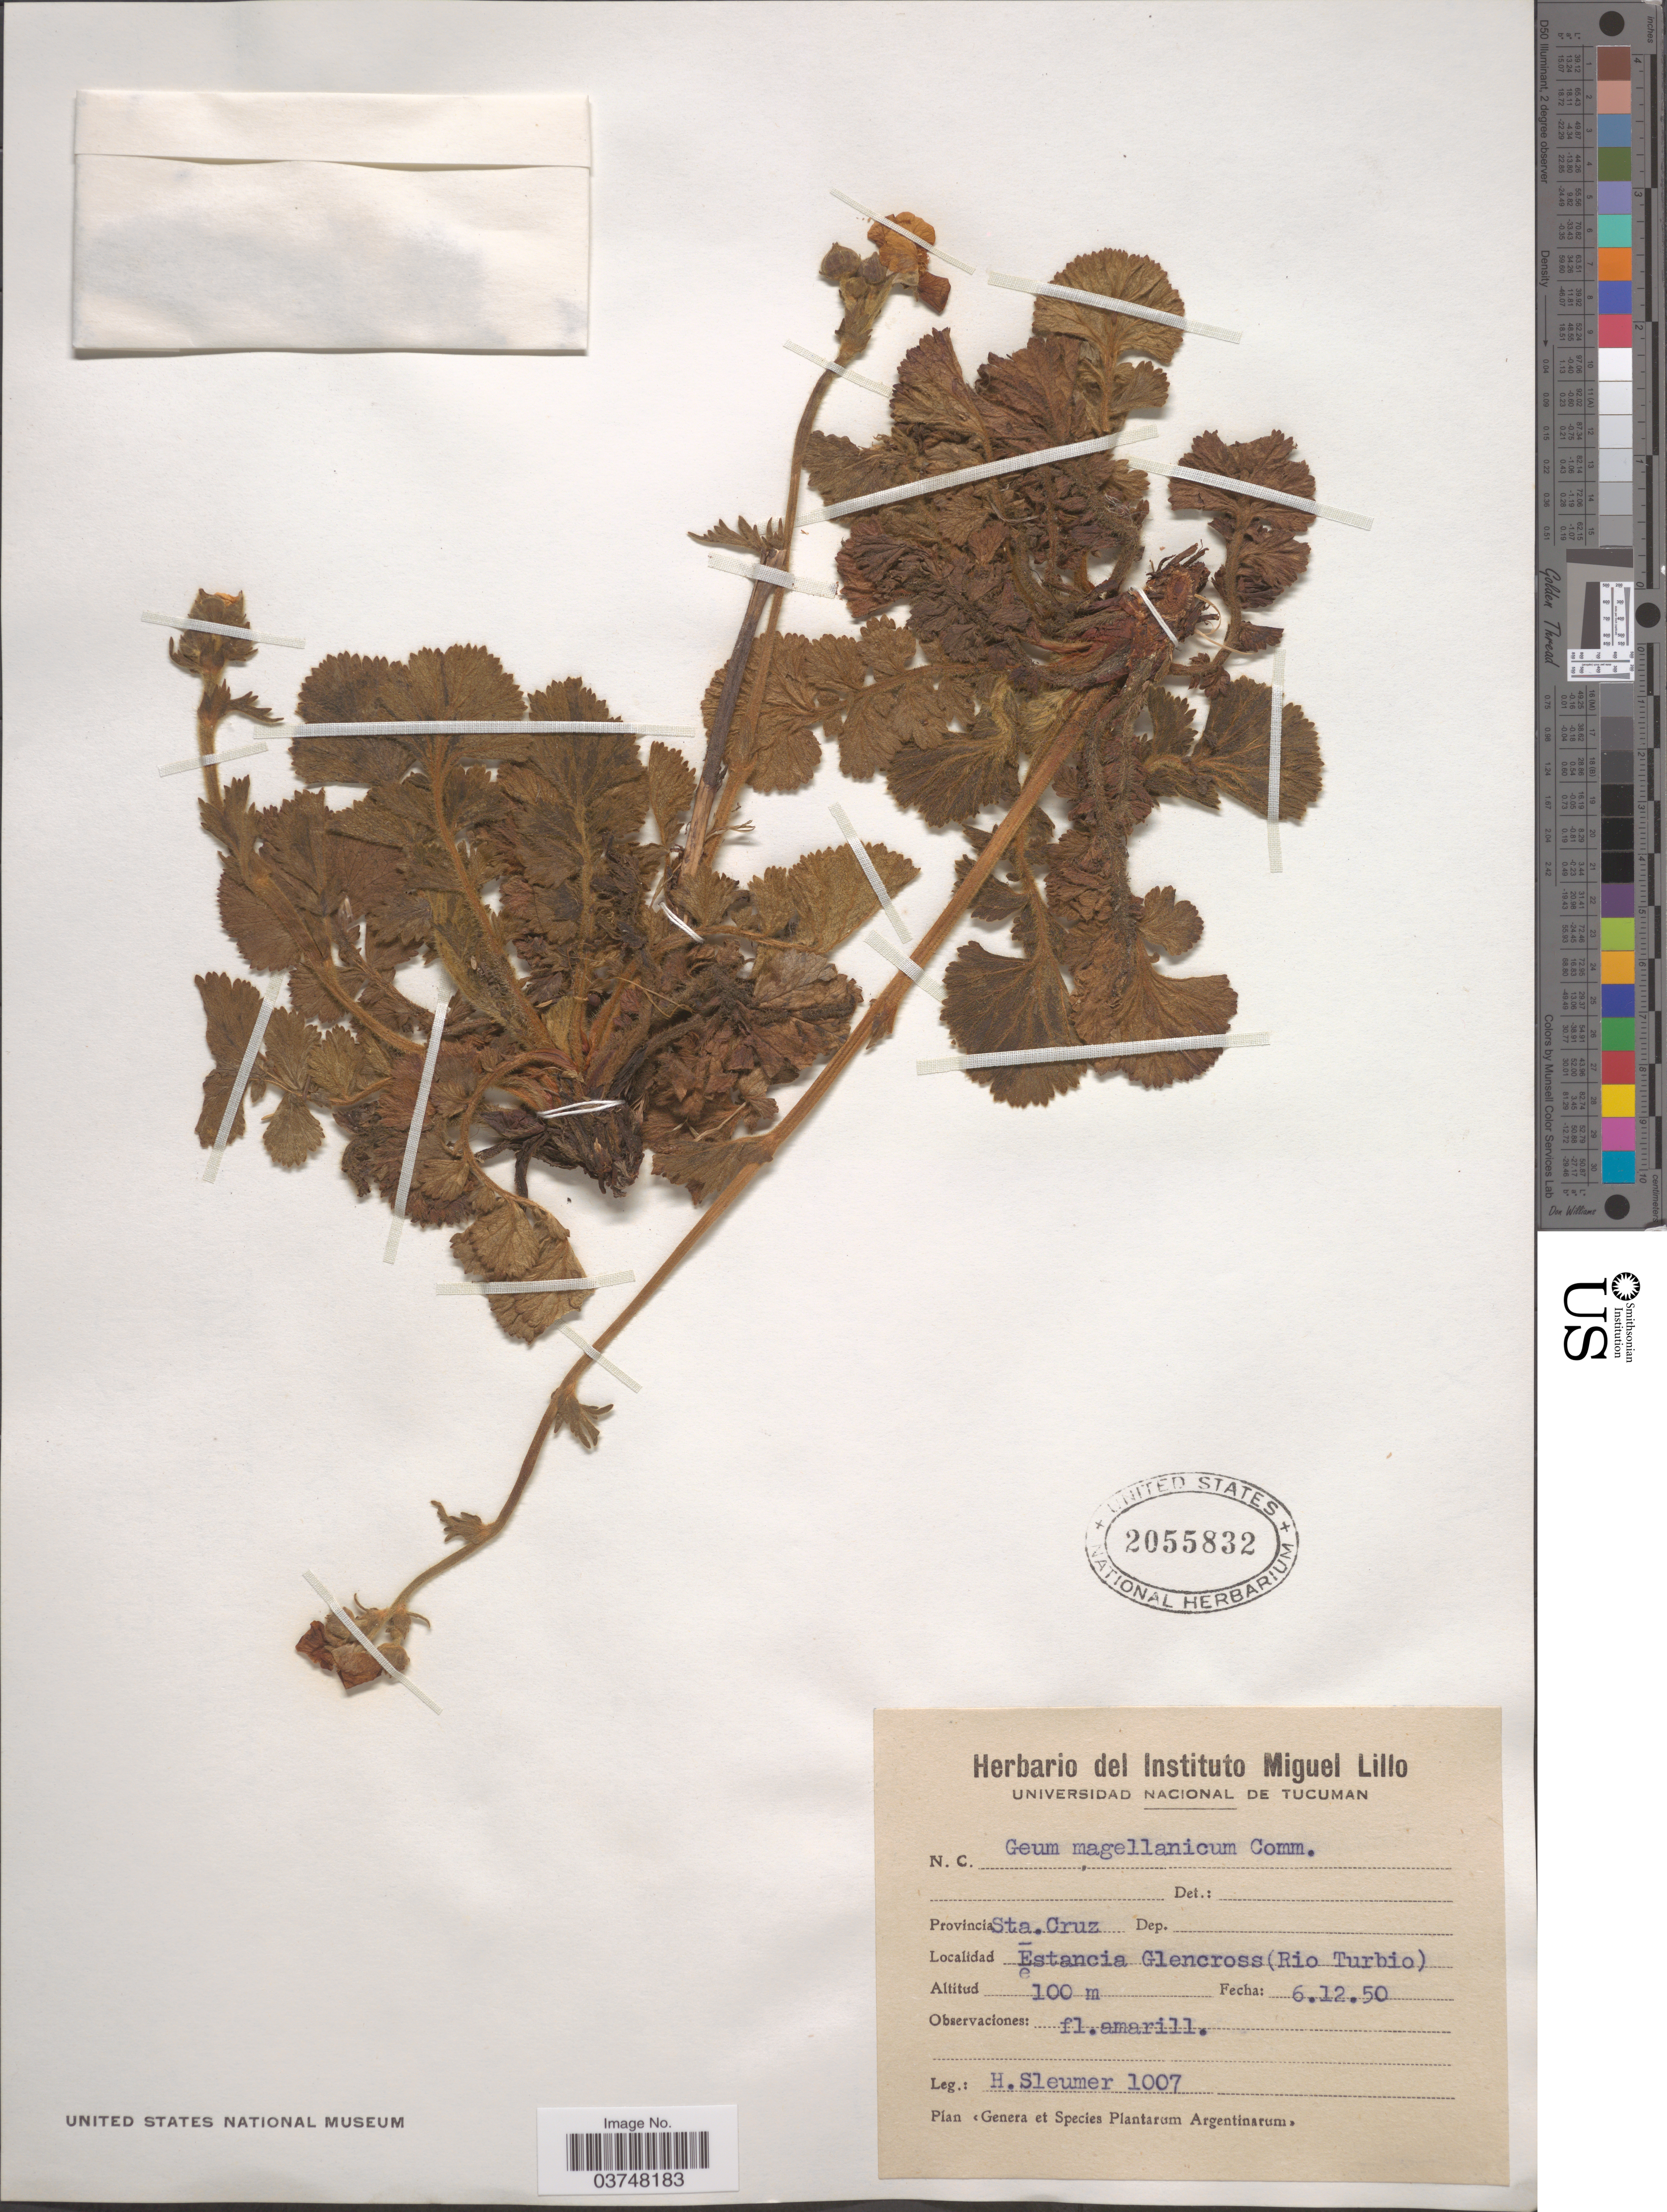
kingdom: Plantae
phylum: Tracheophyta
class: Magnoliopsida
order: Rosales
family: Rosaceae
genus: Geum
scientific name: Geum magellanicum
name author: Comm. ex Pers.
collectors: H. O. Sleumer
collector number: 1007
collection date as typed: Transcribed d/m/y: 6/12/50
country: Argentina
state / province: Santa Cruz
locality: Estancia Glencross (Rio Turbio).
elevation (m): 100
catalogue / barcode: US 2055832